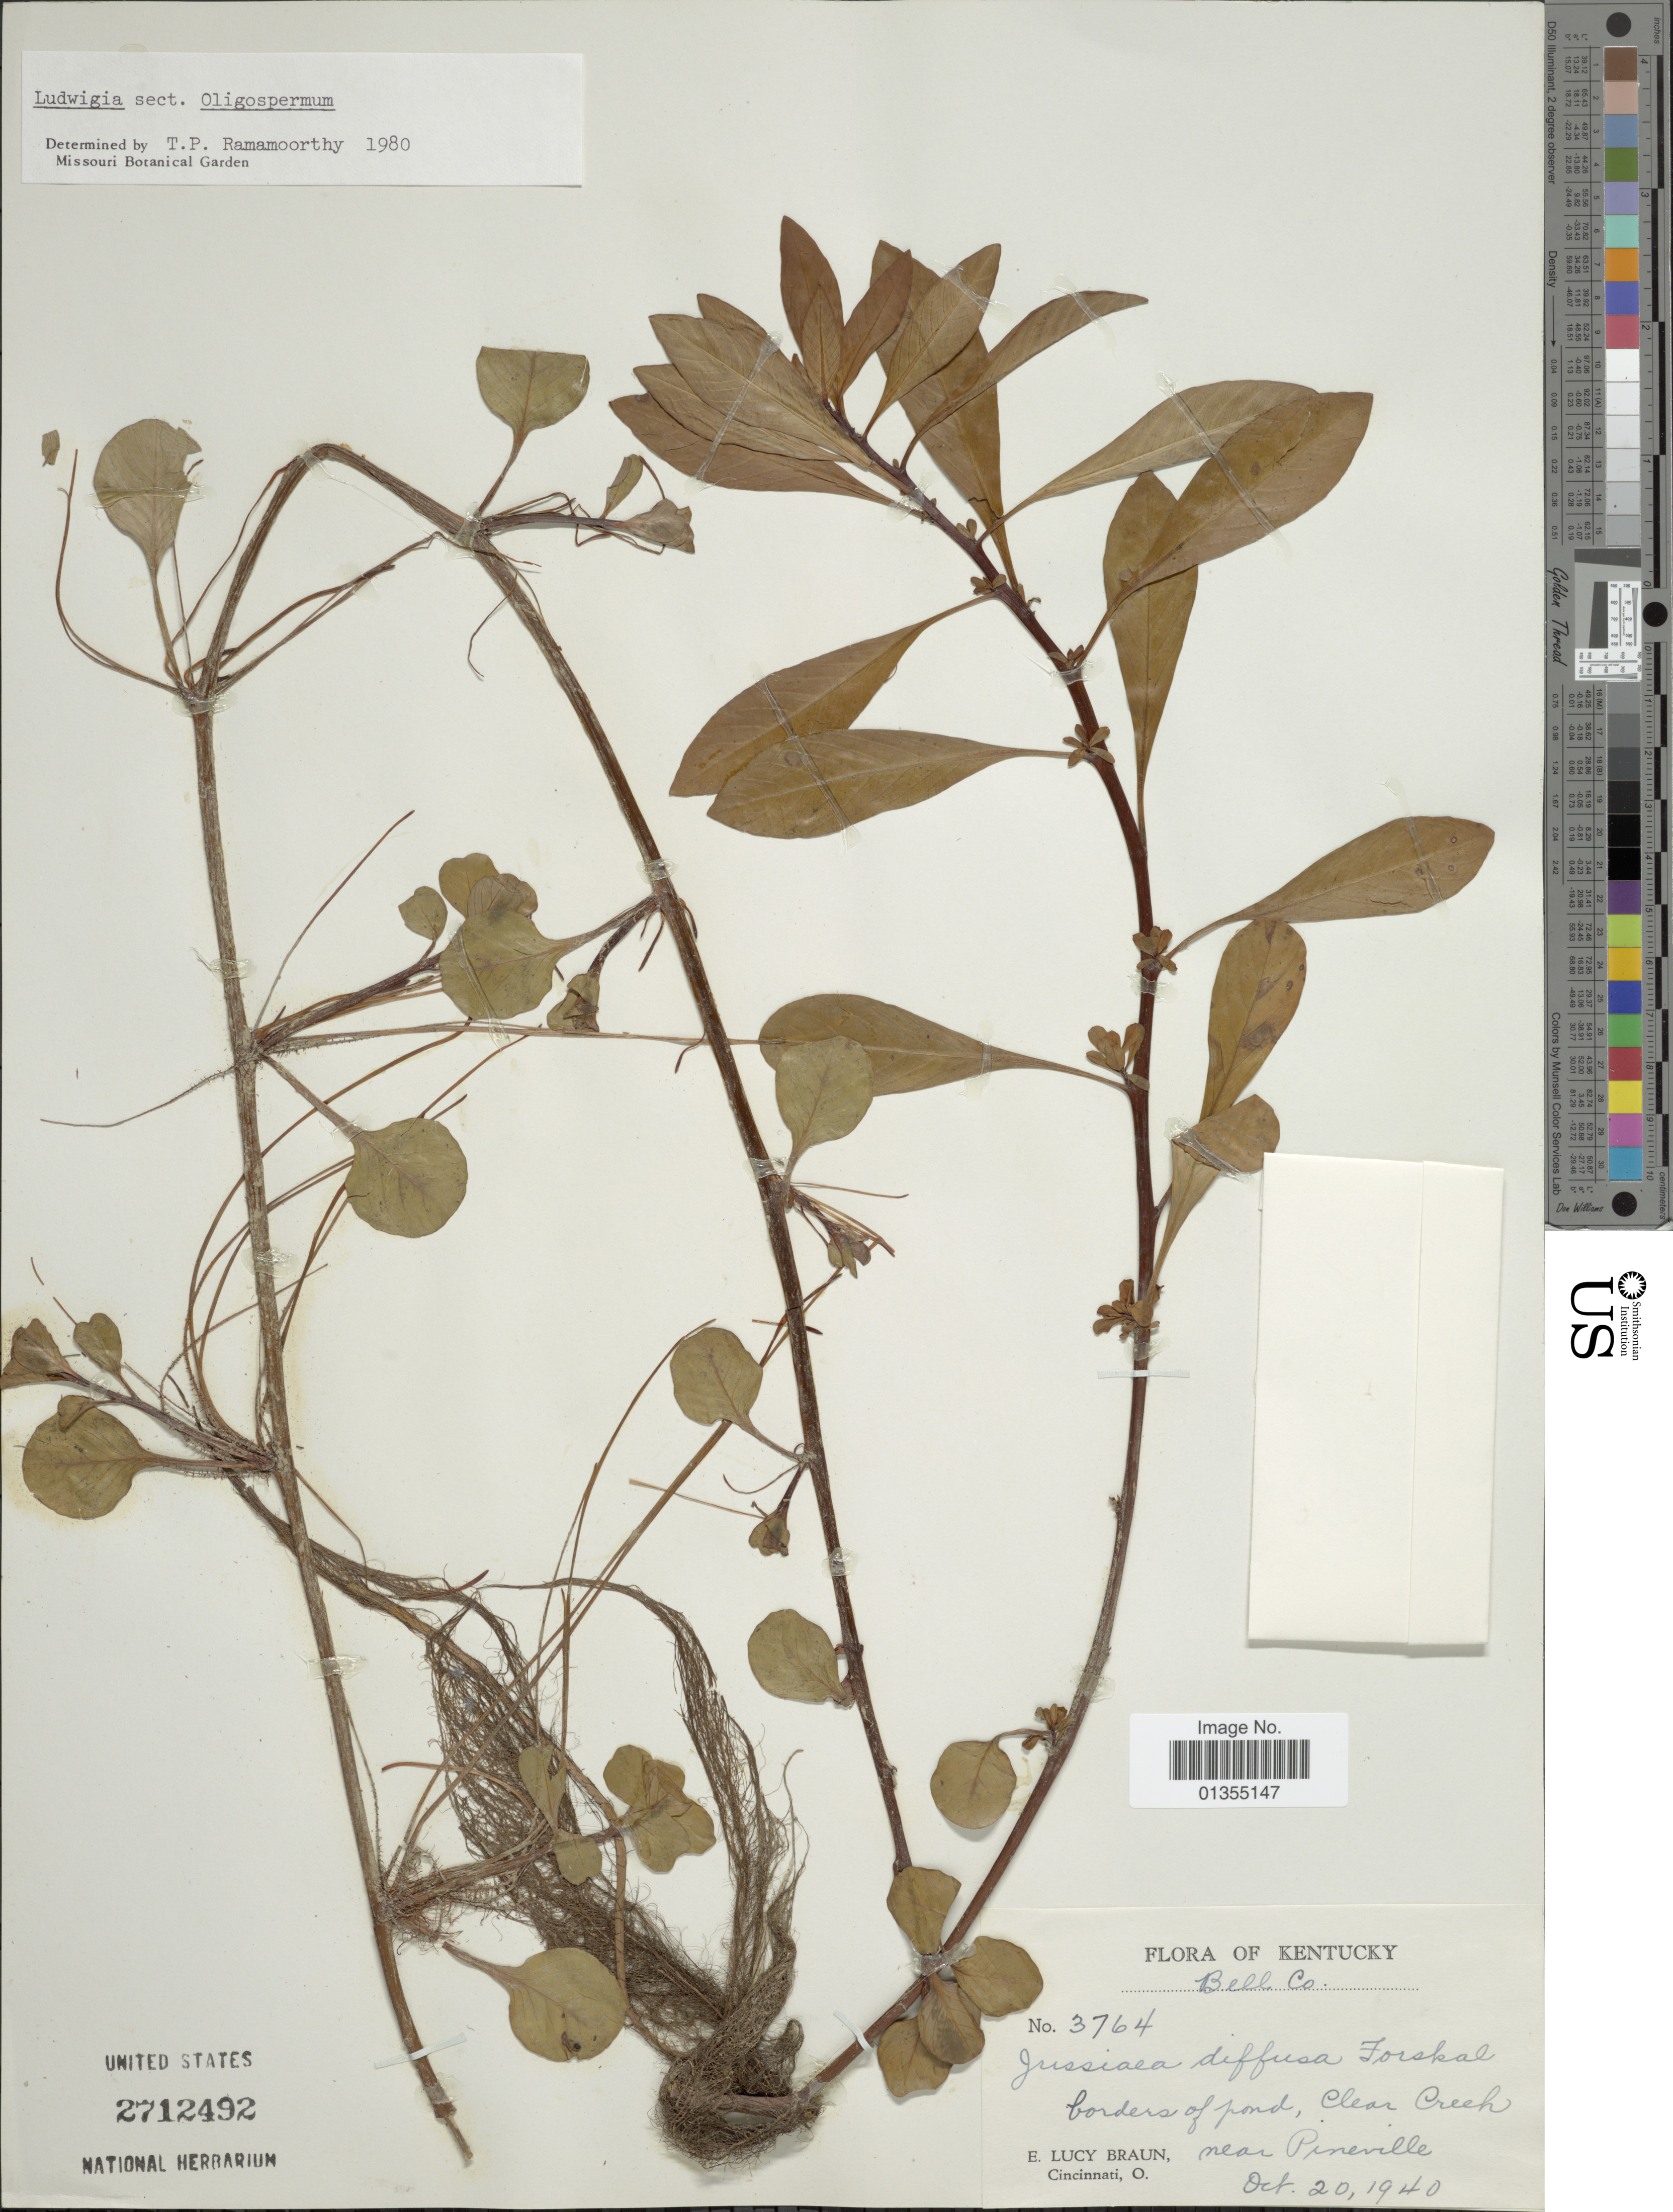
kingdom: Plantae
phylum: Tracheophyta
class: Magnoliopsida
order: Myrtales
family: Onagraceae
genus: Ludwigia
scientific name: Ludwigia stolonifera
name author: (Guill. & Perr.) P.H. Raven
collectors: E. L. Braun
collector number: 3764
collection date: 1940-10-20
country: United States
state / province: Kentucky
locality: Bell Co, Clear Creek near Pineville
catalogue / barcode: US 2712492